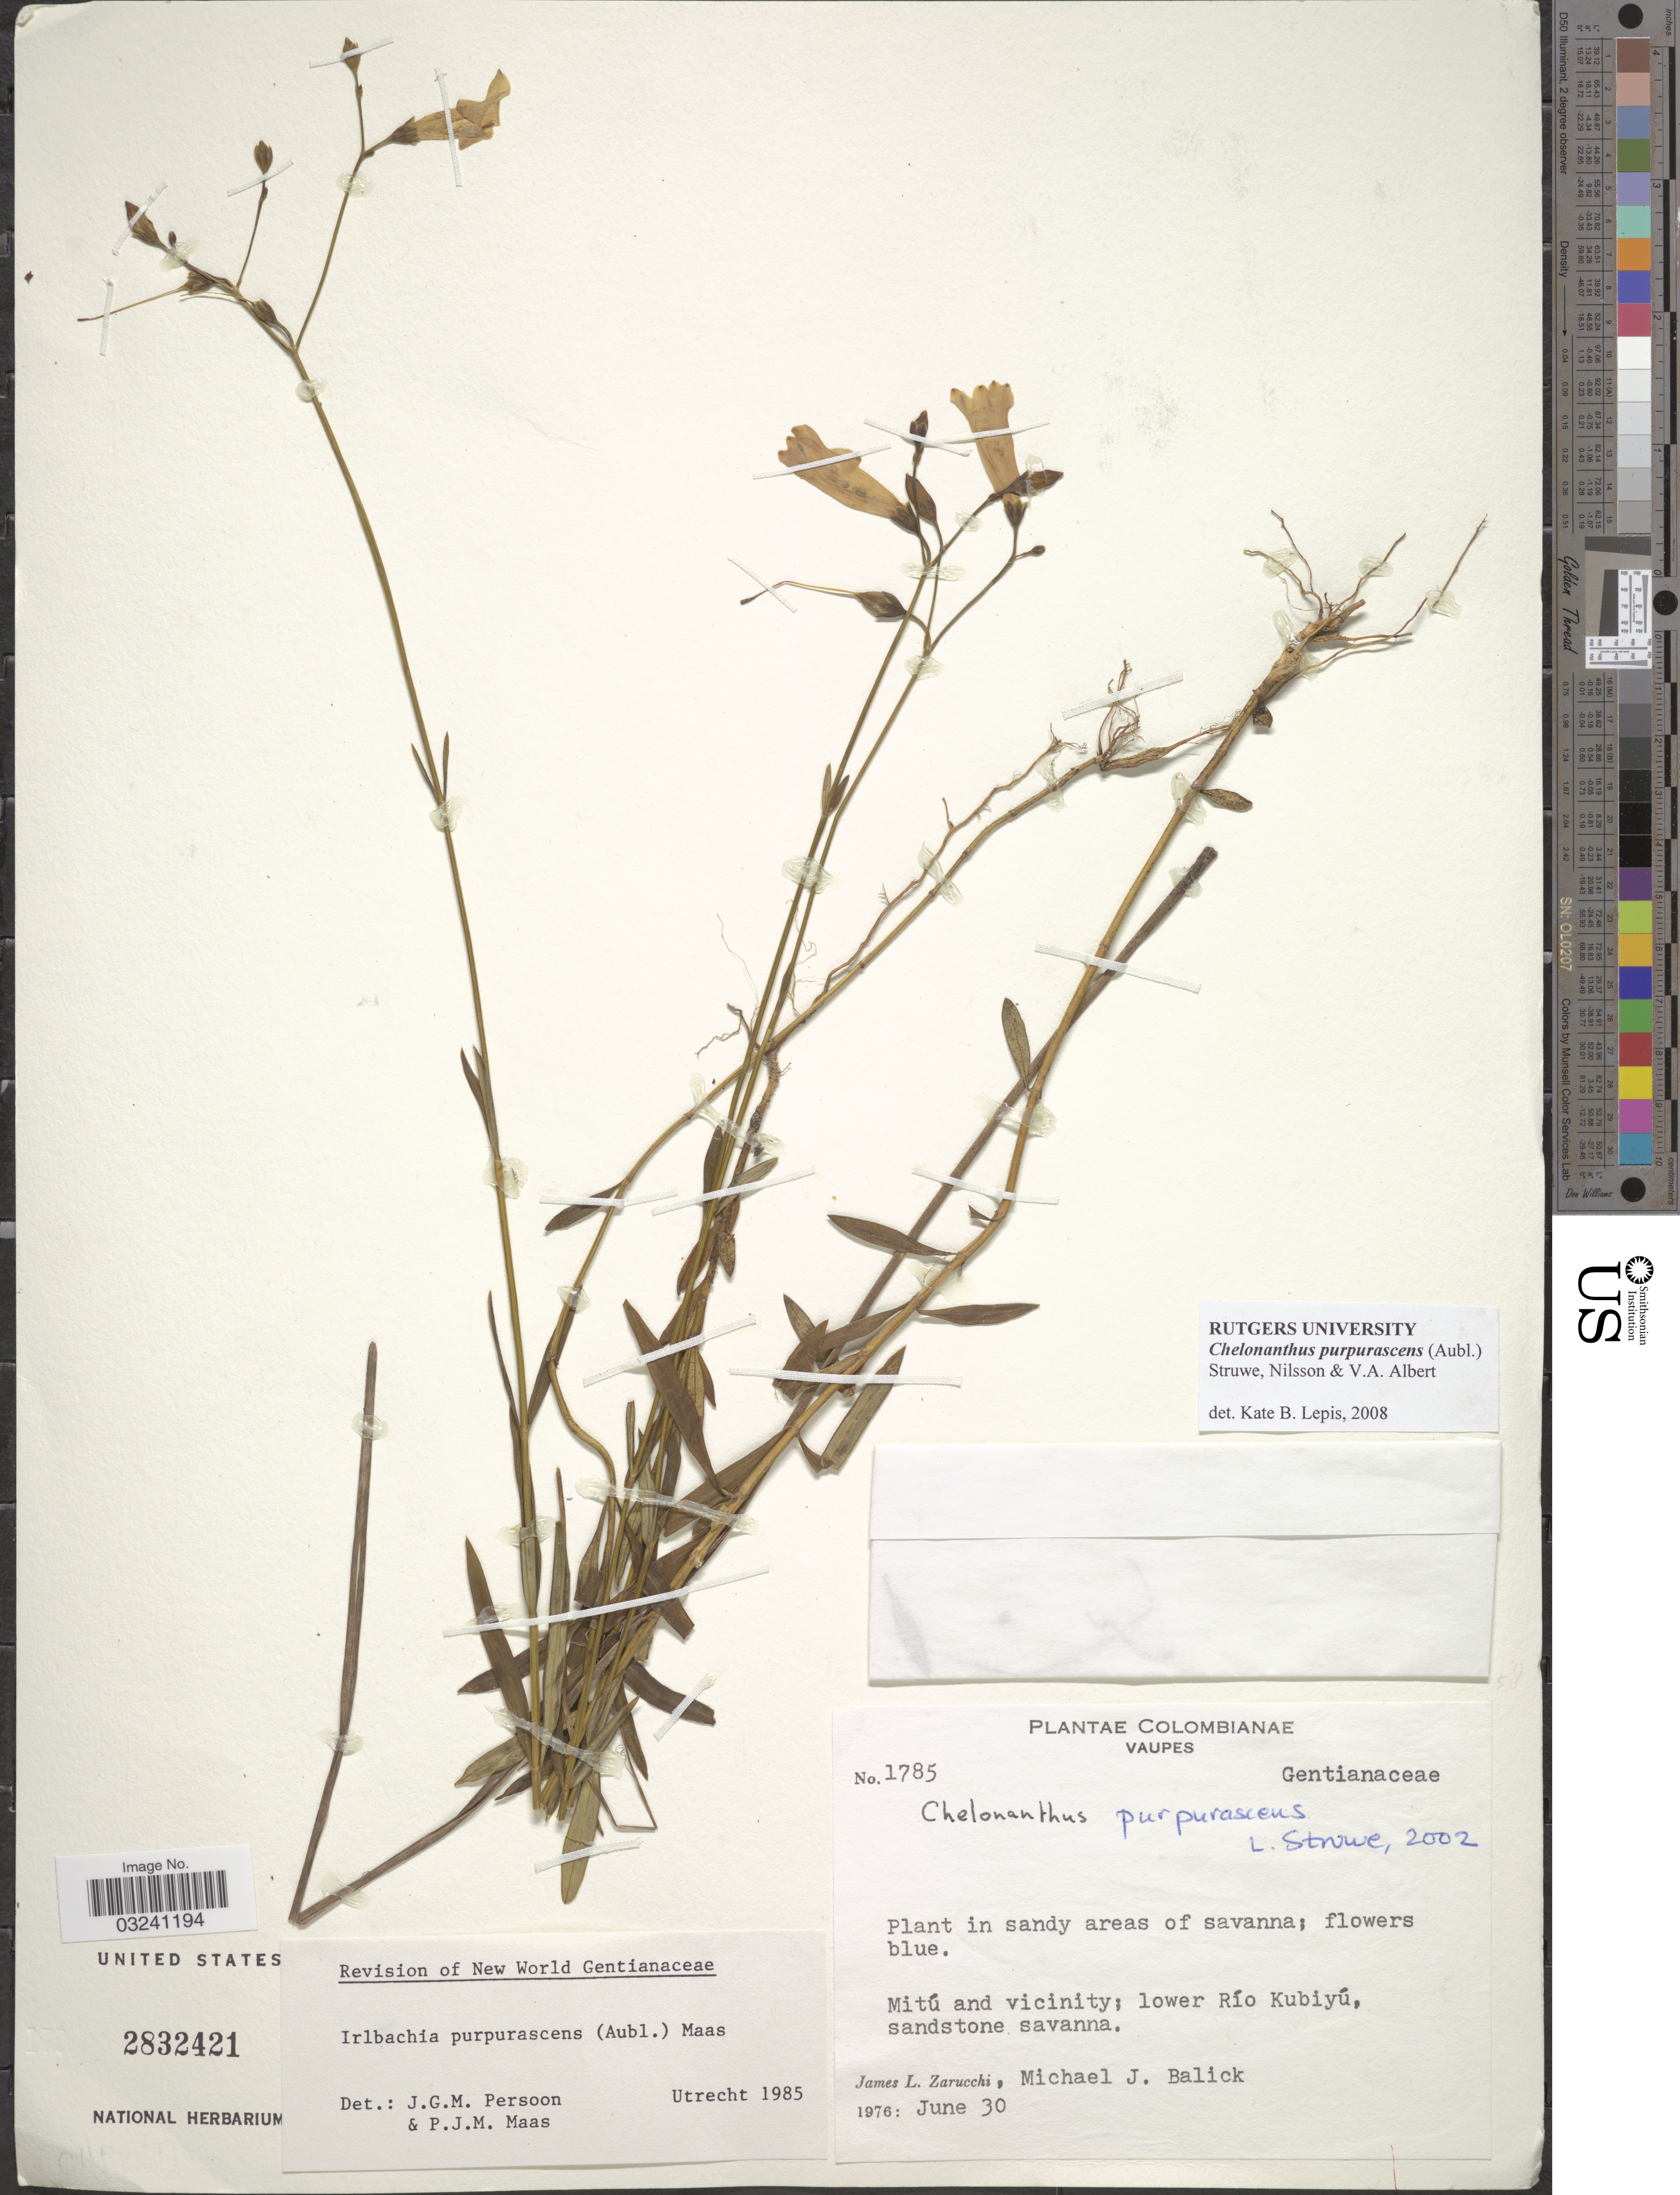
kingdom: Plantae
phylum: Tracheophyta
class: Magnoliopsida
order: Gentianales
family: Gentianaceae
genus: Chelonanthus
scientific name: Chelonanthus purpurascens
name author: (Aubl.) Struwe et al.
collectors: J. L. Zarucchi & M. J. Balick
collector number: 1785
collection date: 1976-06-30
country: Colombia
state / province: Vaupés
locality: Mitú and vicinity; lower Río Kubiyú.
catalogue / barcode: US 2832421